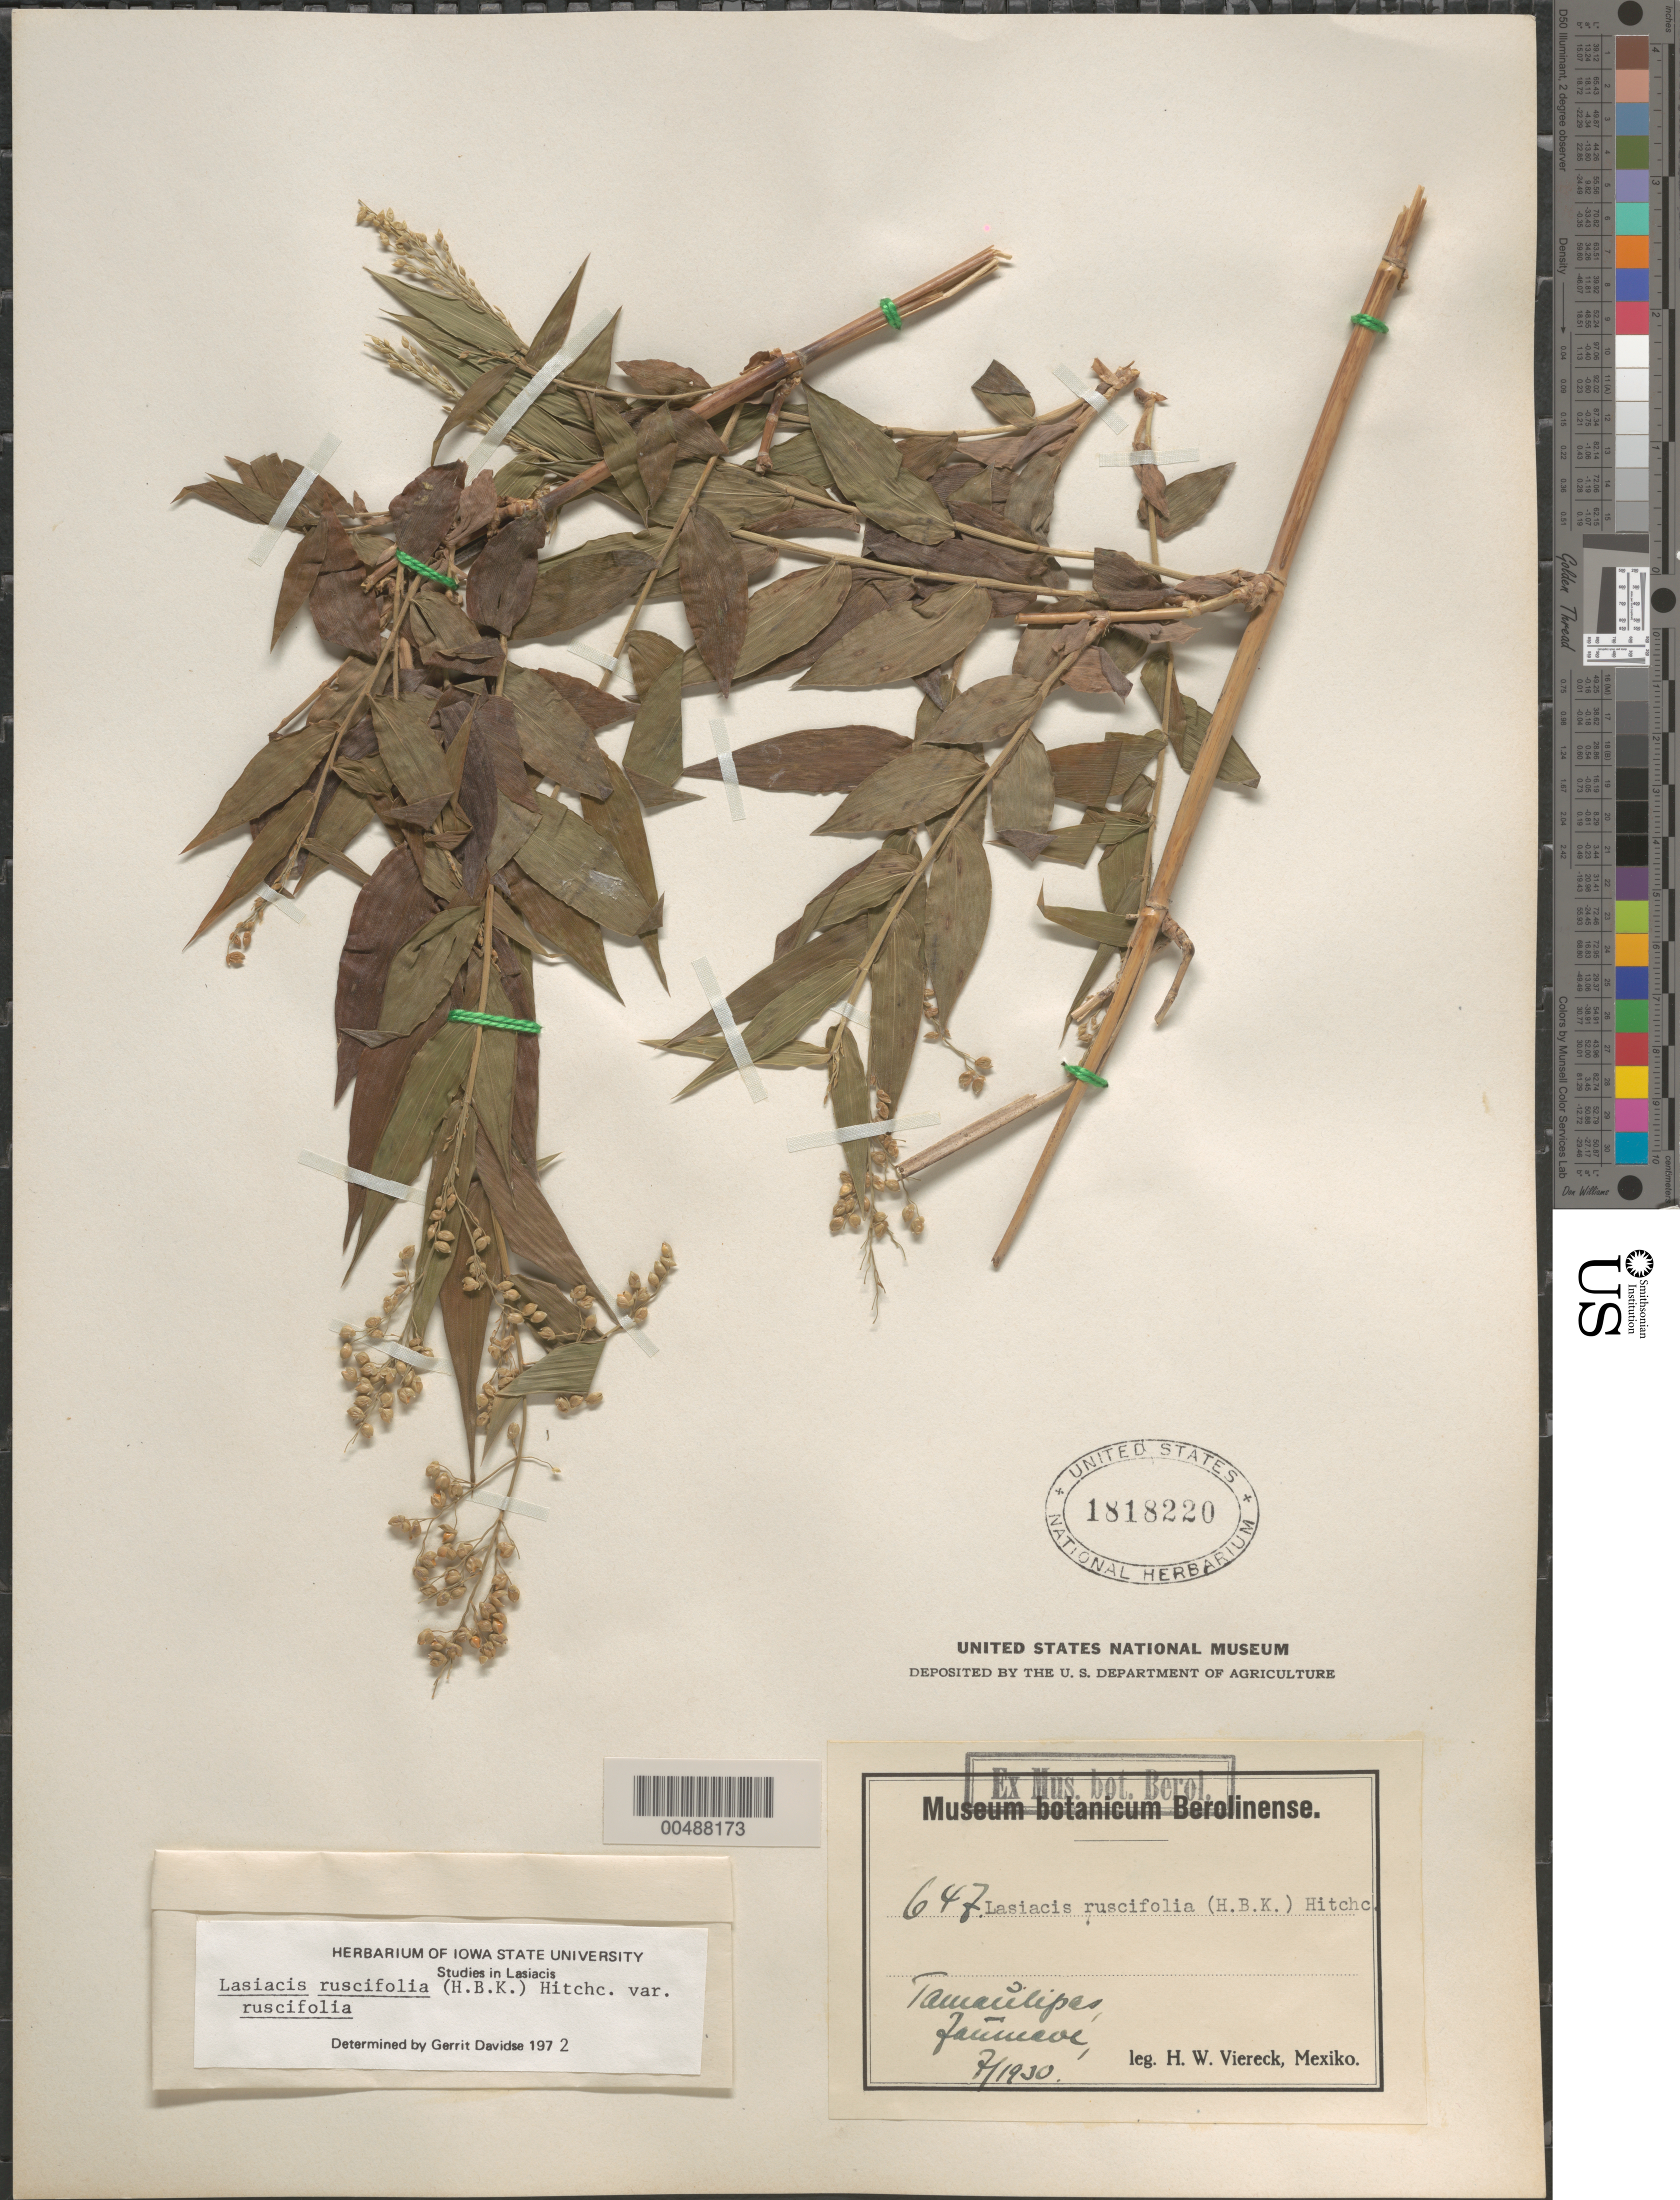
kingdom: Plantae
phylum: Tracheophyta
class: Liliopsida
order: Poales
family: Poaceae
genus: Lasiacis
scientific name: Lasiacis ruscifolia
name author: (Kunth) Hitchc.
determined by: Davidse, Gerrit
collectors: H. W. Viereck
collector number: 647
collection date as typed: Jul 1930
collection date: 1930-07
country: Mexico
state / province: Tamaulipas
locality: Zaumave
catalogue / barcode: US 1818220